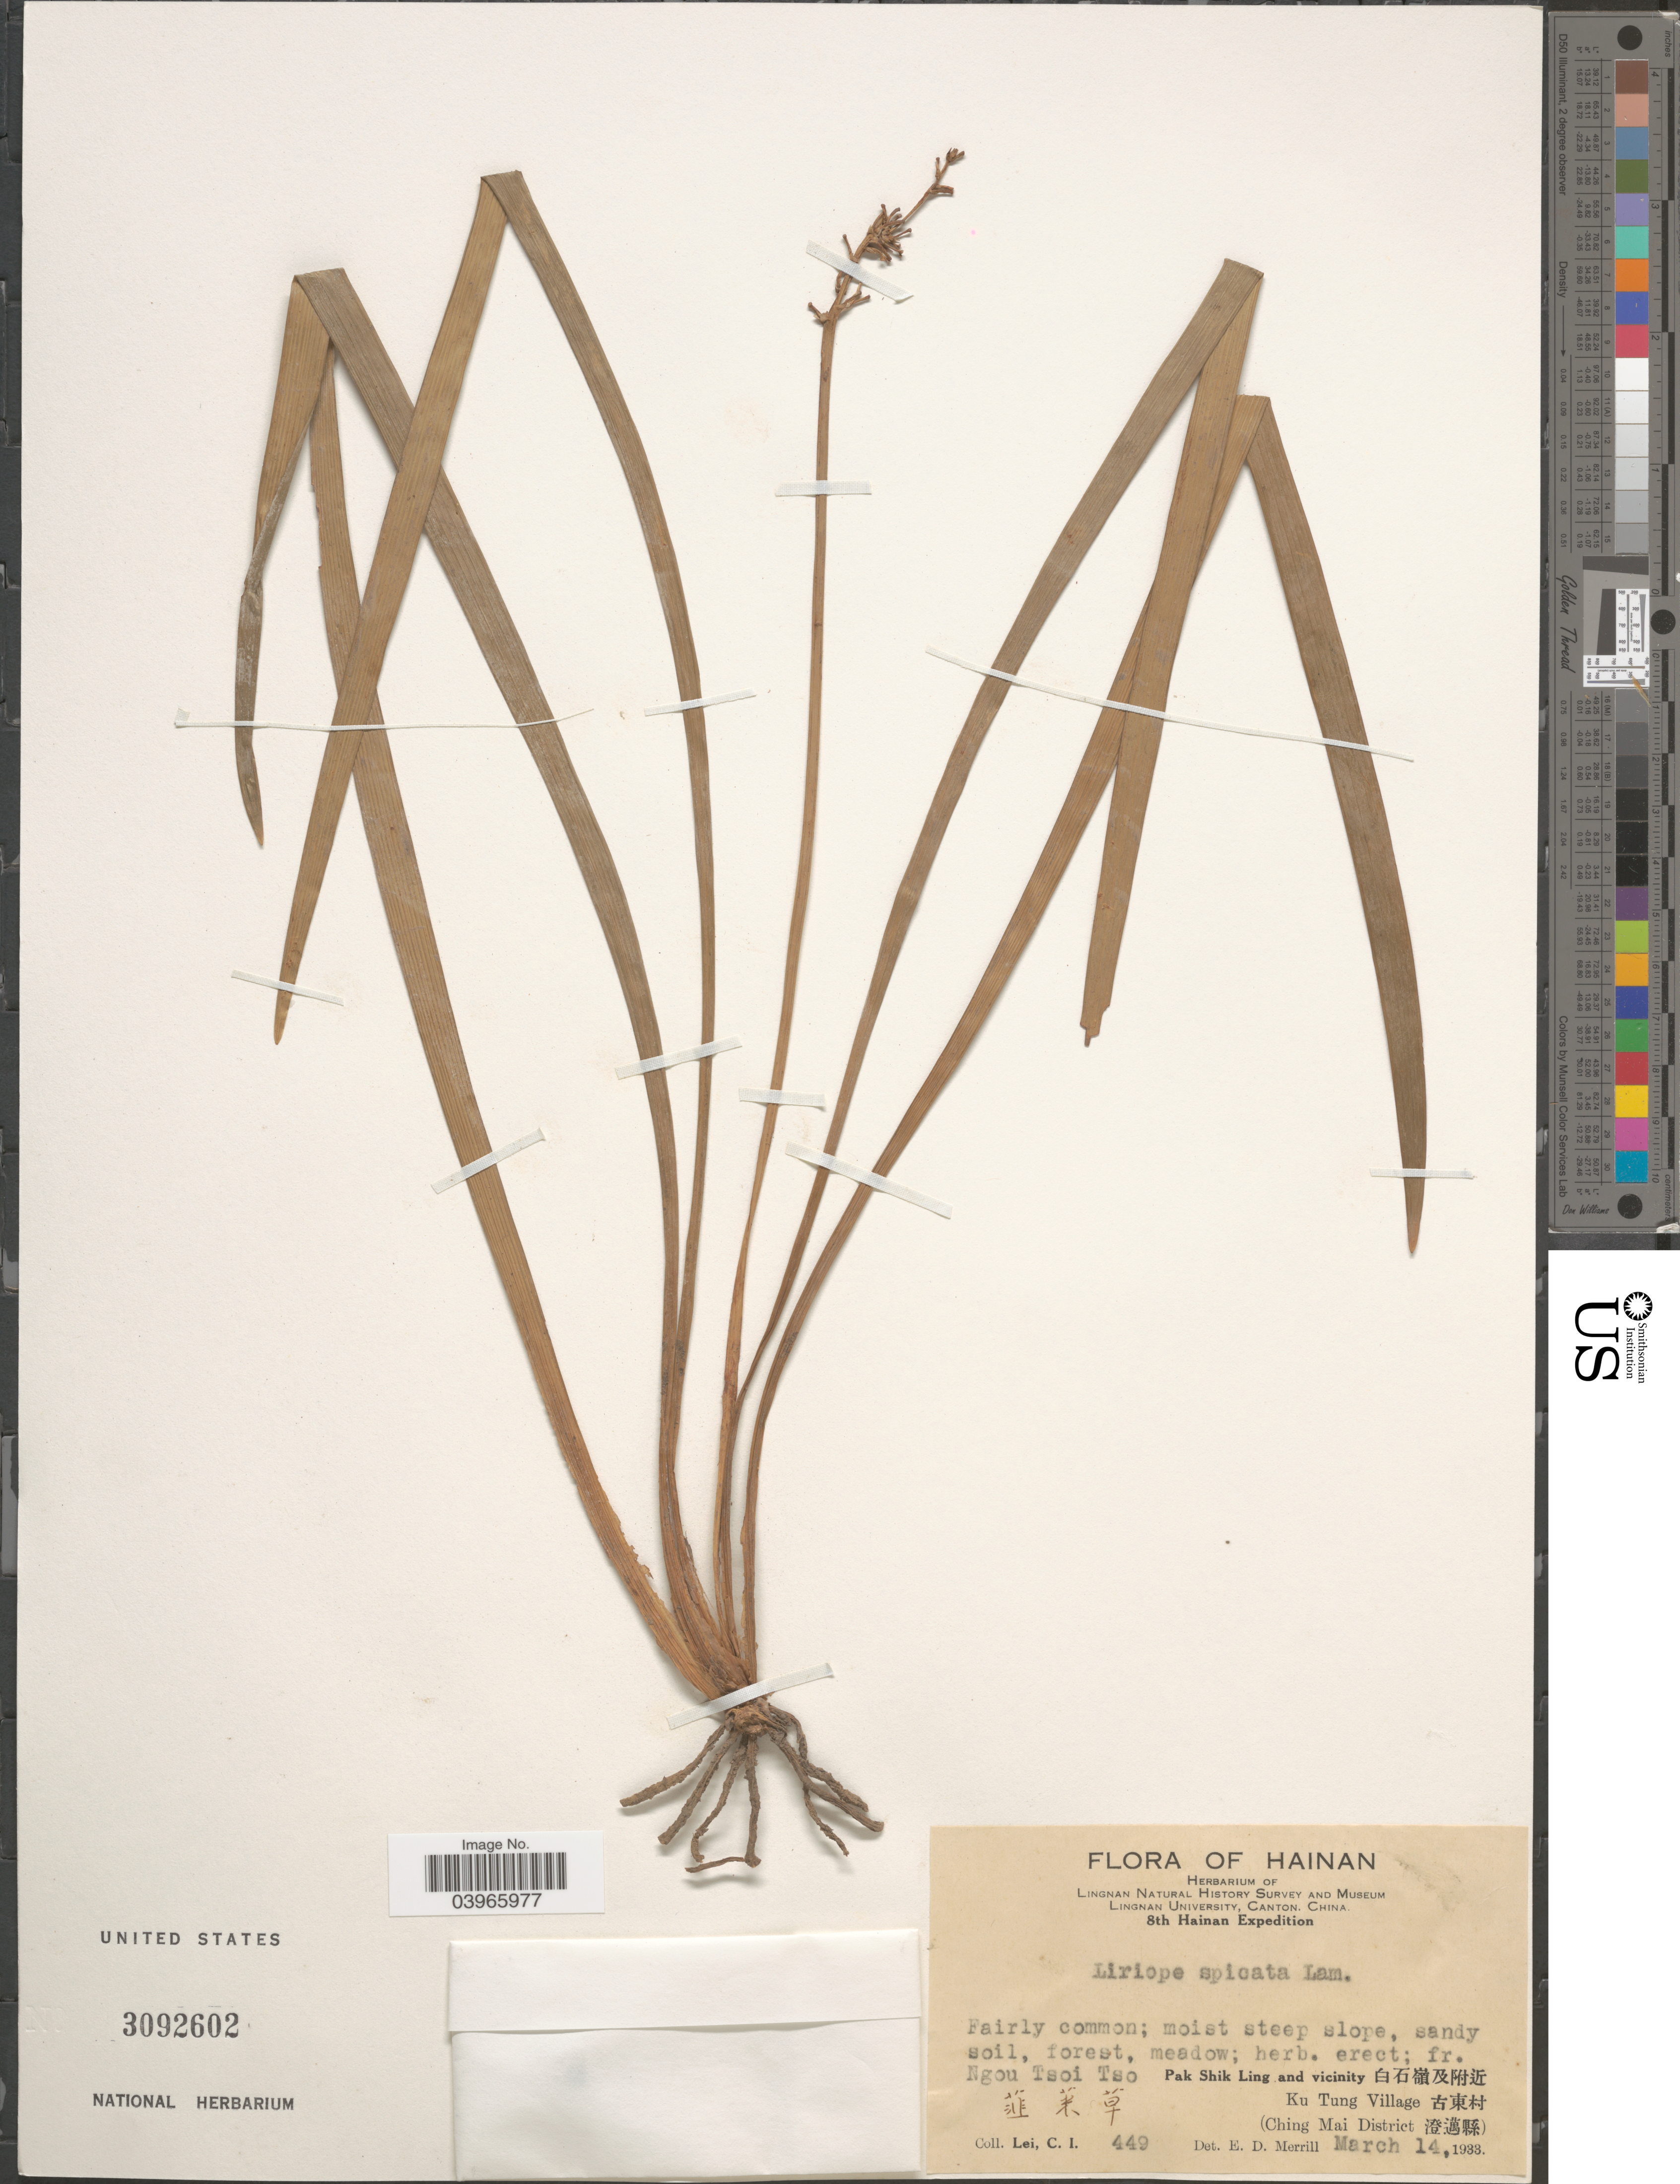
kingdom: Plantae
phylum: Tracheophyta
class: Liliopsida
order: Asparagales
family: Asparagaceae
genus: Liriope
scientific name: Liriope spicata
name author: Lour.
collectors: C. I. Lei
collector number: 449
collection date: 1933-03-14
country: China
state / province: Hainan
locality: Ngou Tsoi Tso X. Pak Shik Ling and vicinity X. Ku Tung Village X. (Ching Mai District X).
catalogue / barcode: US 3092602